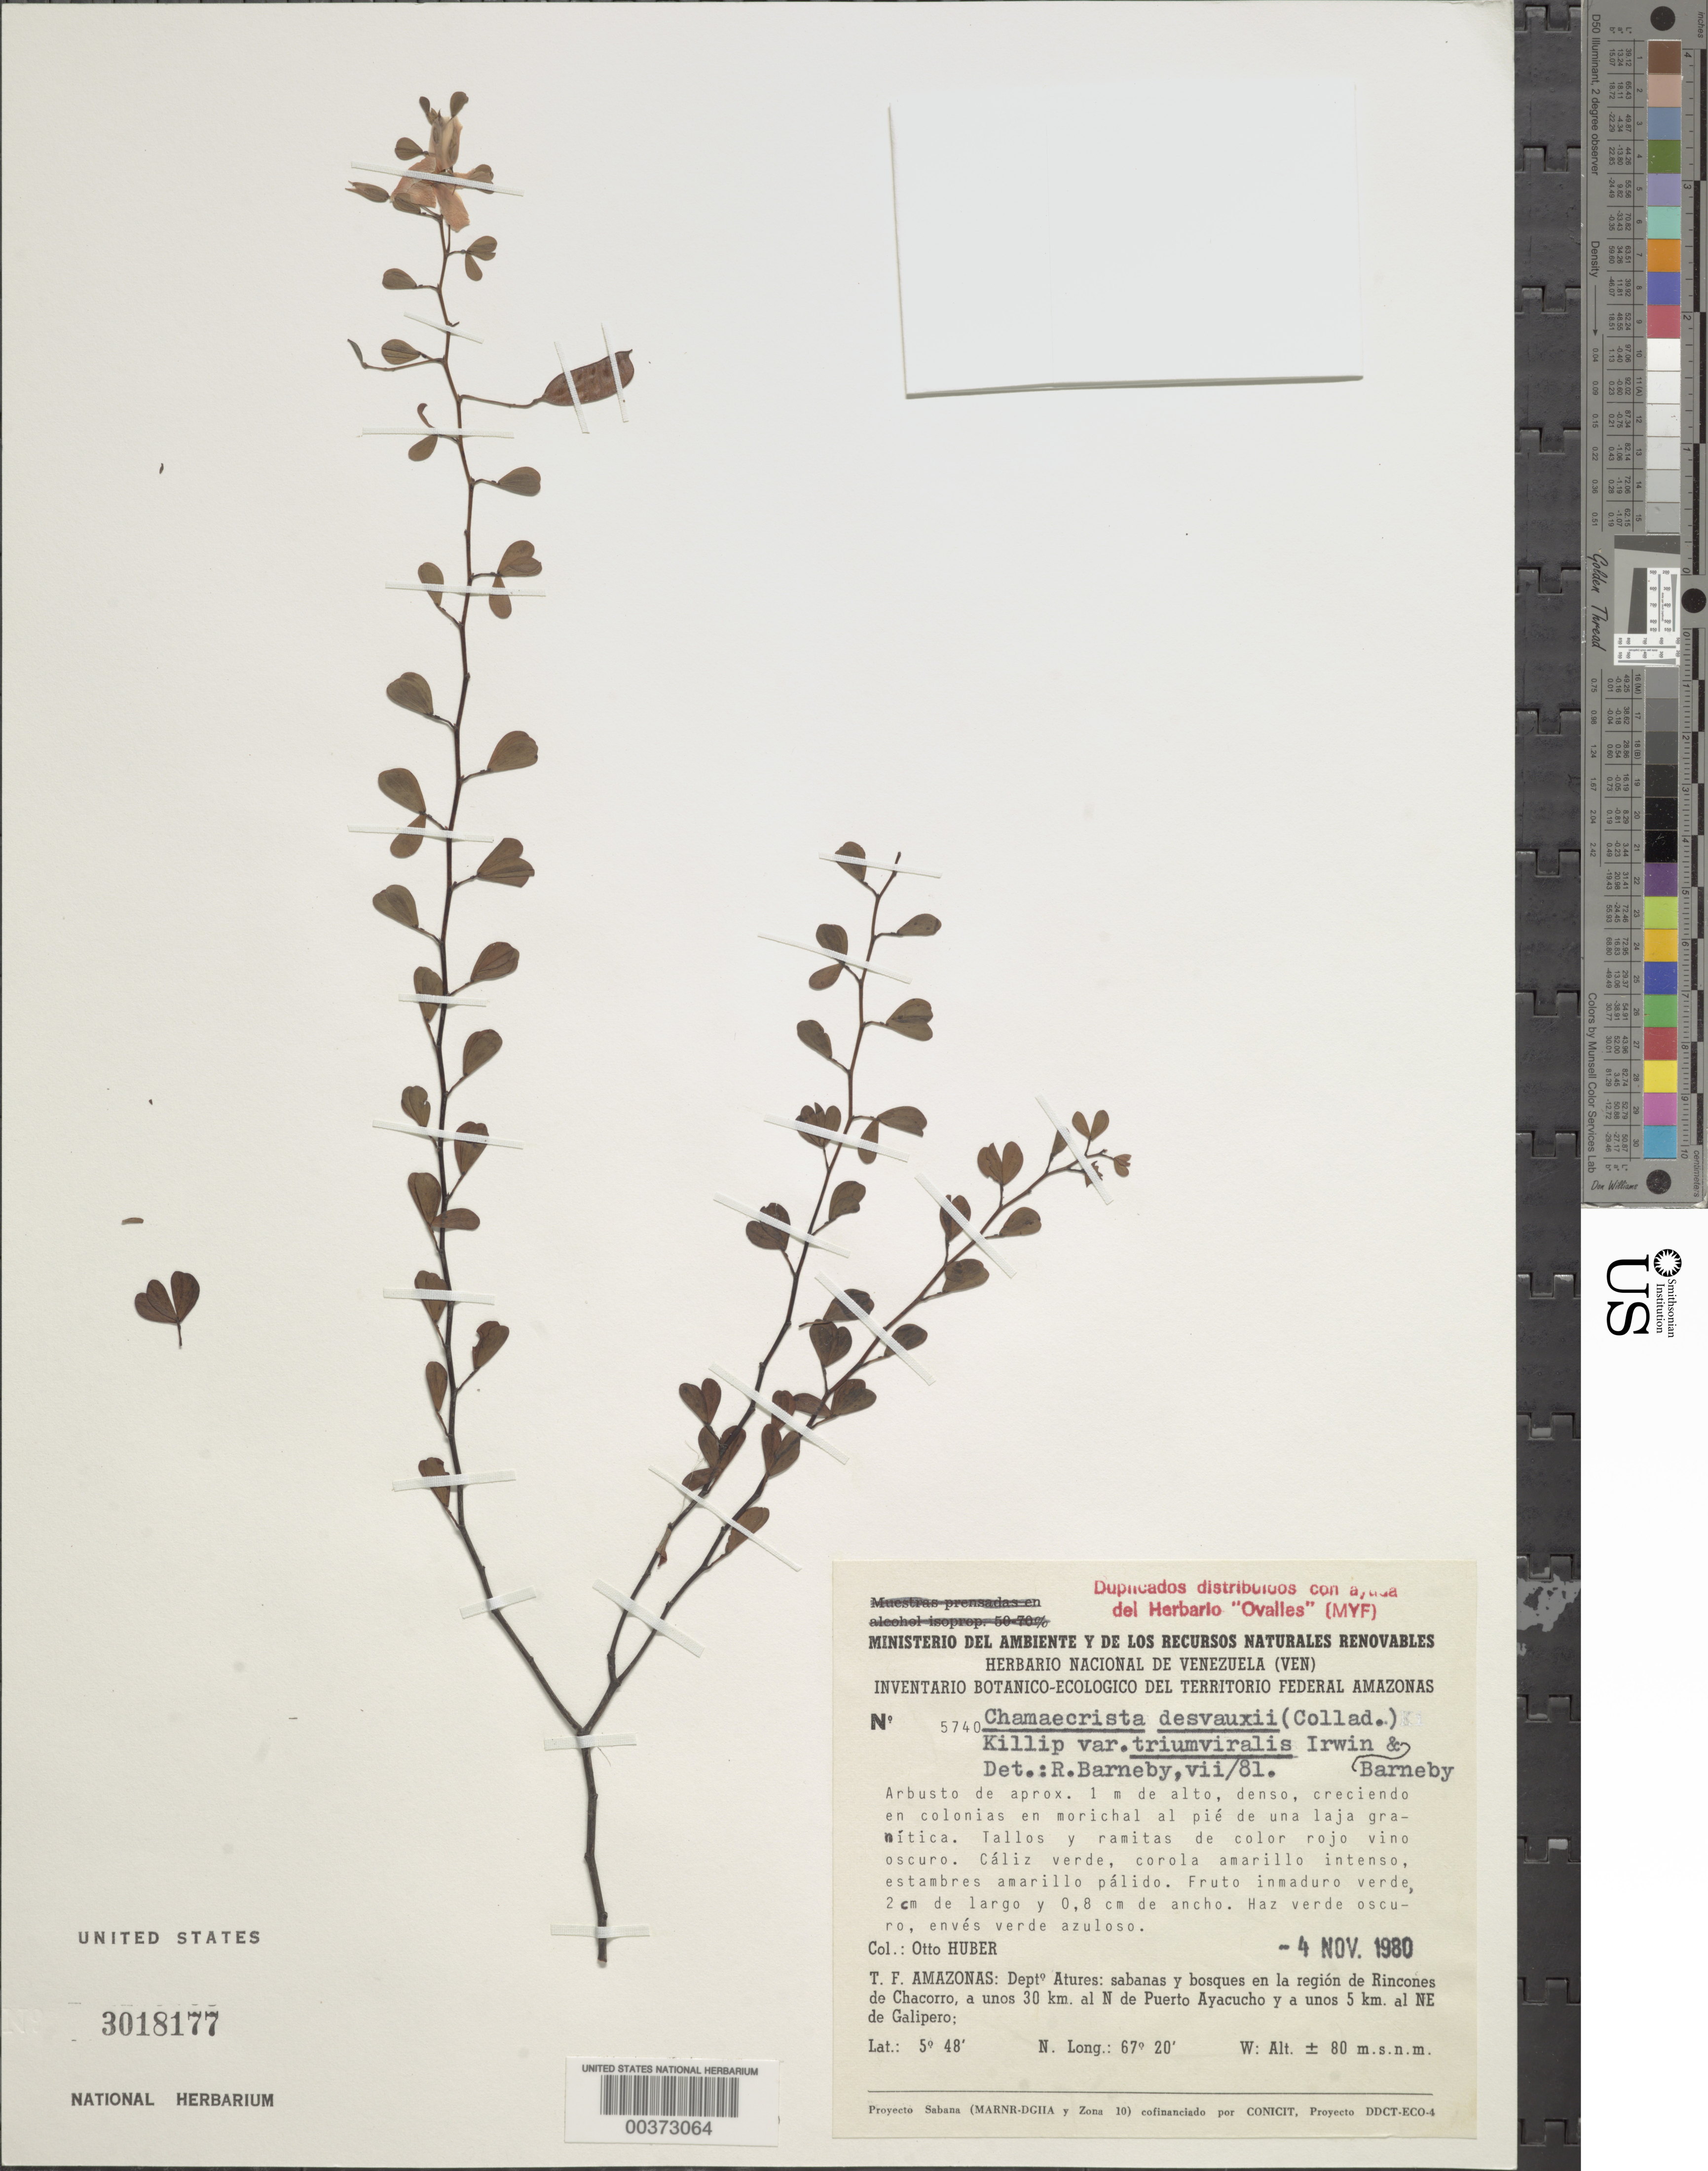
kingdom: Plantae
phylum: Tracheophyta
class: Magnoliopsida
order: Fabales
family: Fabaceae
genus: Chamaecrista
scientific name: Chamaecrista desvauxii var. triumviralis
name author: H.S. Irwin & Barneby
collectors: O. Huber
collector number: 5740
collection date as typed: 04 Nov 1980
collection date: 1980-11-04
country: Venezuela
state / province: Amazonas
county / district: Atures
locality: En la region de rincones de chacorro, a unos 30 km al n de puerto ayacucho y a unos 5 km al ne de galipero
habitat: Sabanas y bosques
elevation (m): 80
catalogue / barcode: US 3018177